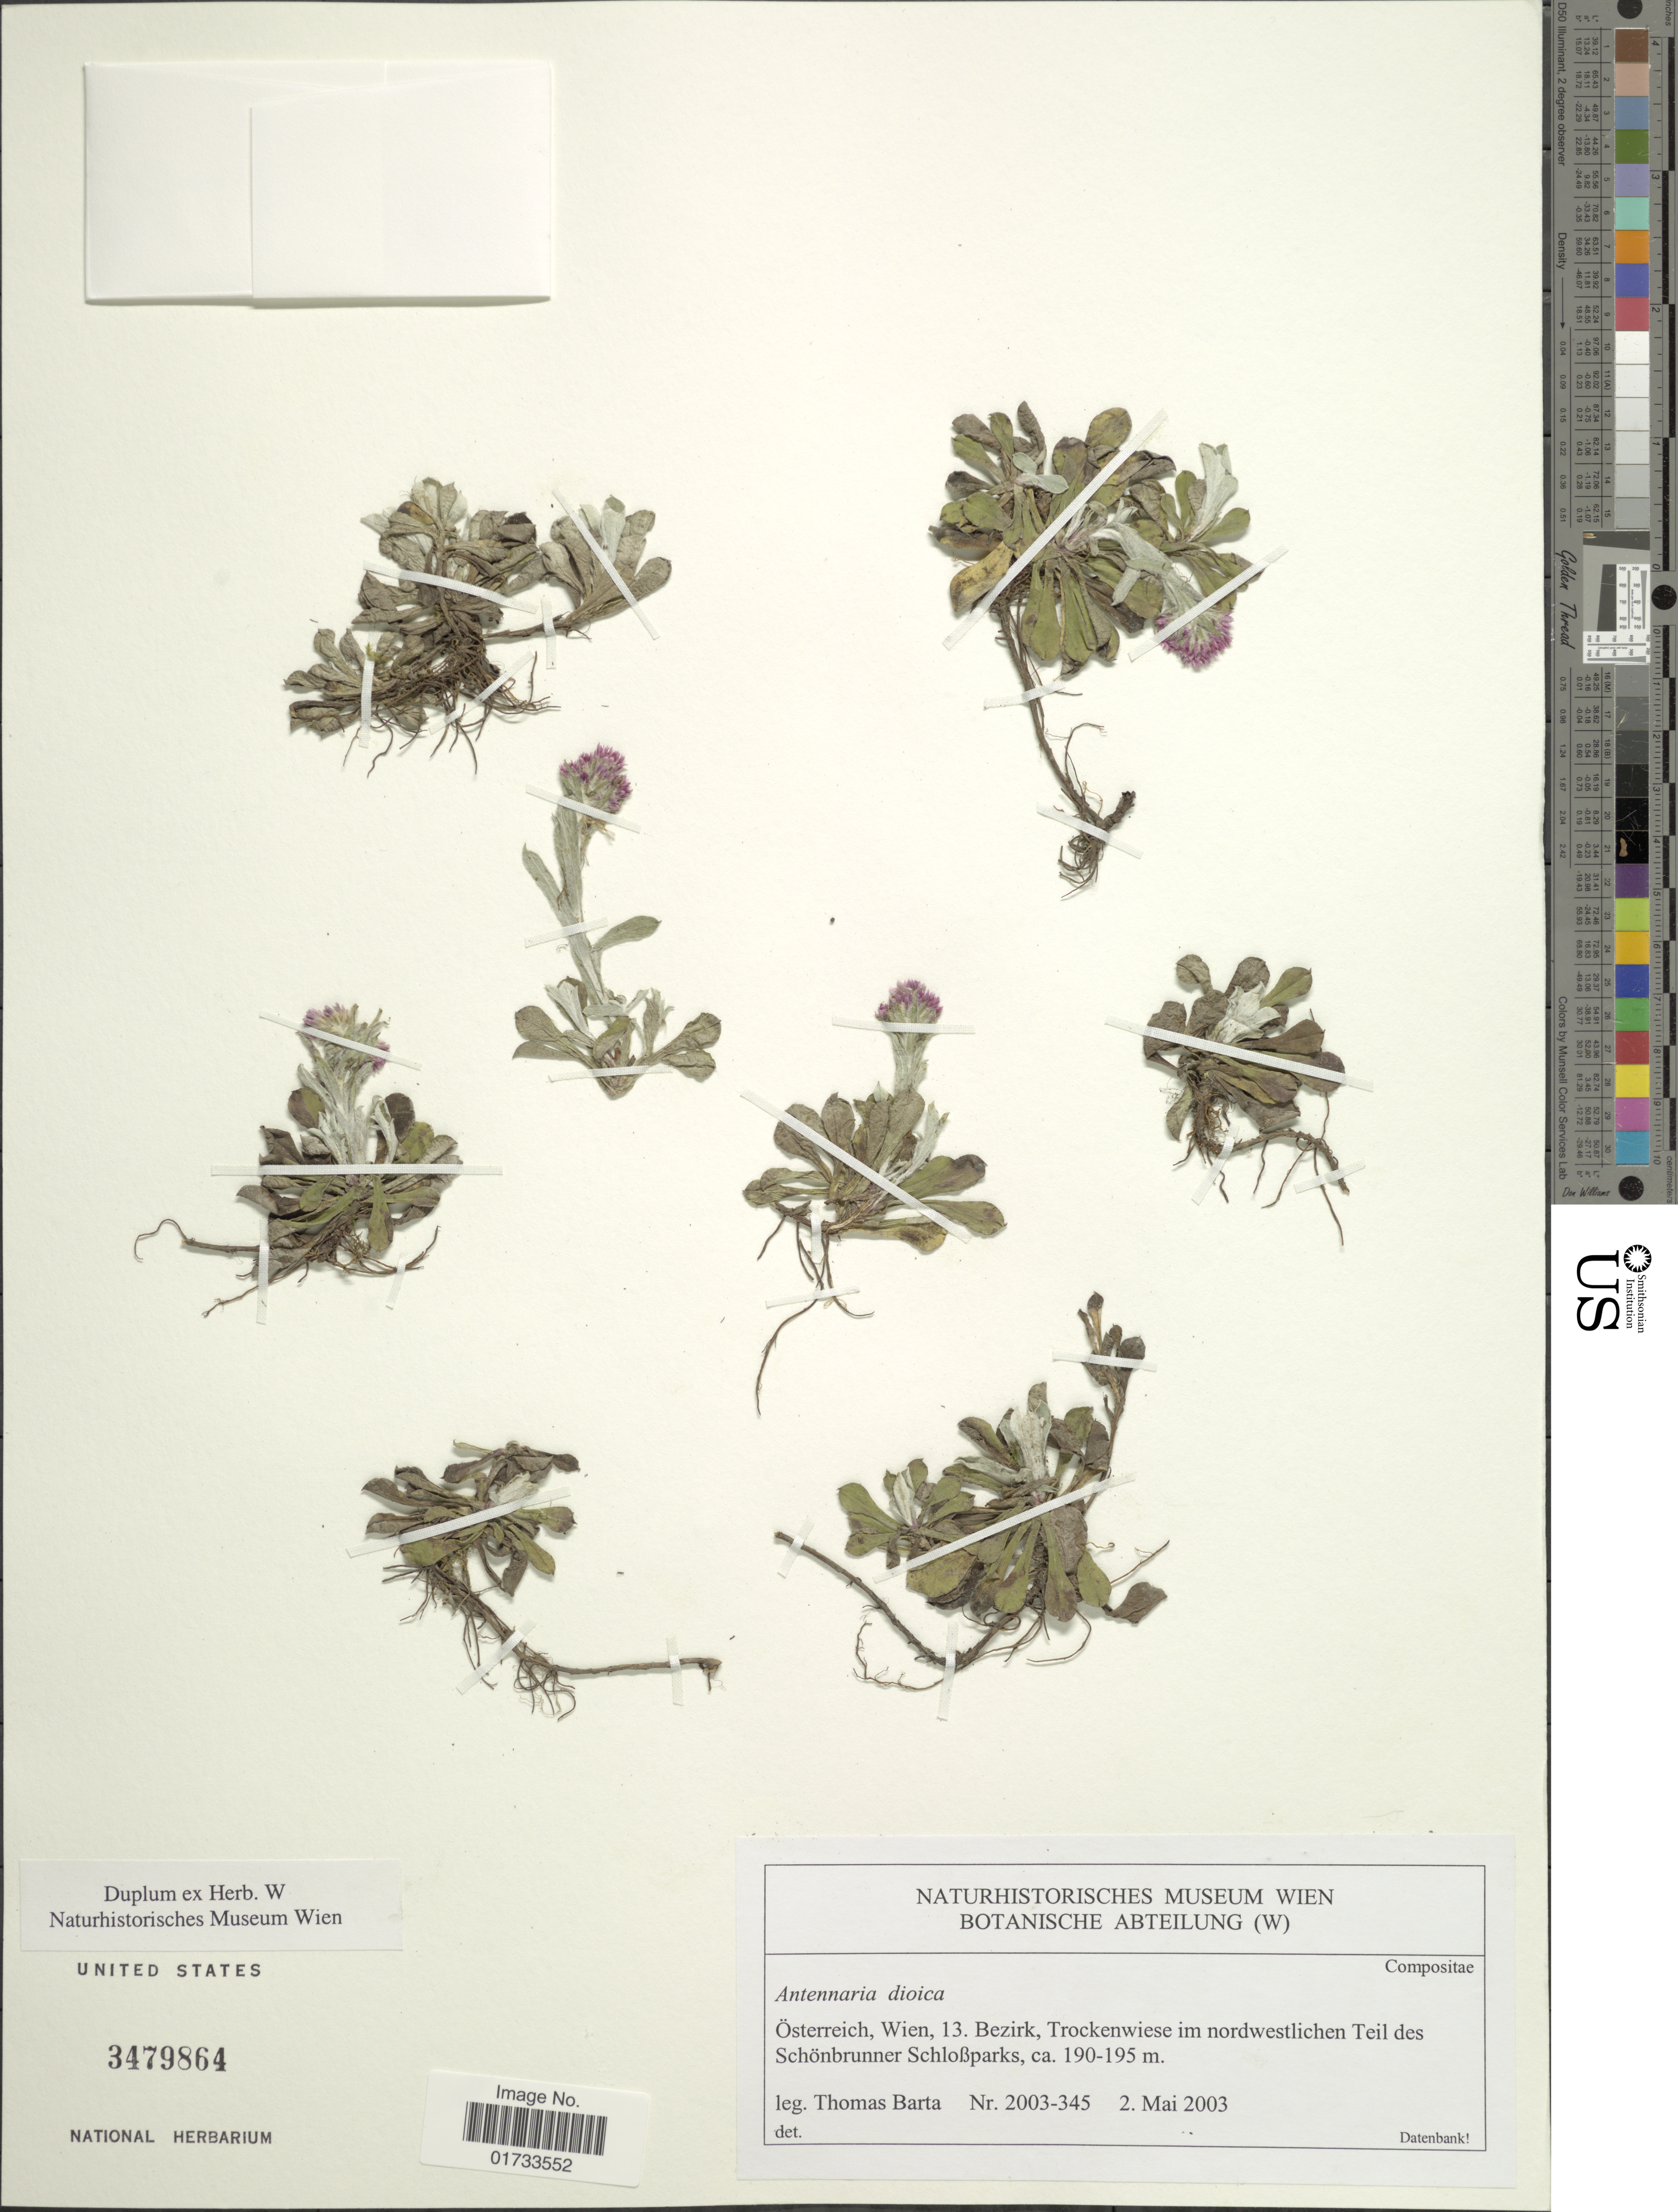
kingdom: Plantae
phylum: Tracheophyta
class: Magnoliopsida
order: Asterales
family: Asteraceae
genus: Antennaria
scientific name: Antennaria dioica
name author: (L.) Gaertn.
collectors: T. Barta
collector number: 2003-345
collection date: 2003-05-02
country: Austria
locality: Österreich, Wien, 13. Bezirk, trockenwiese im nordwestlichen Teil des Schönbrunner Schlobparks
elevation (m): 190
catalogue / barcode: US 3479864